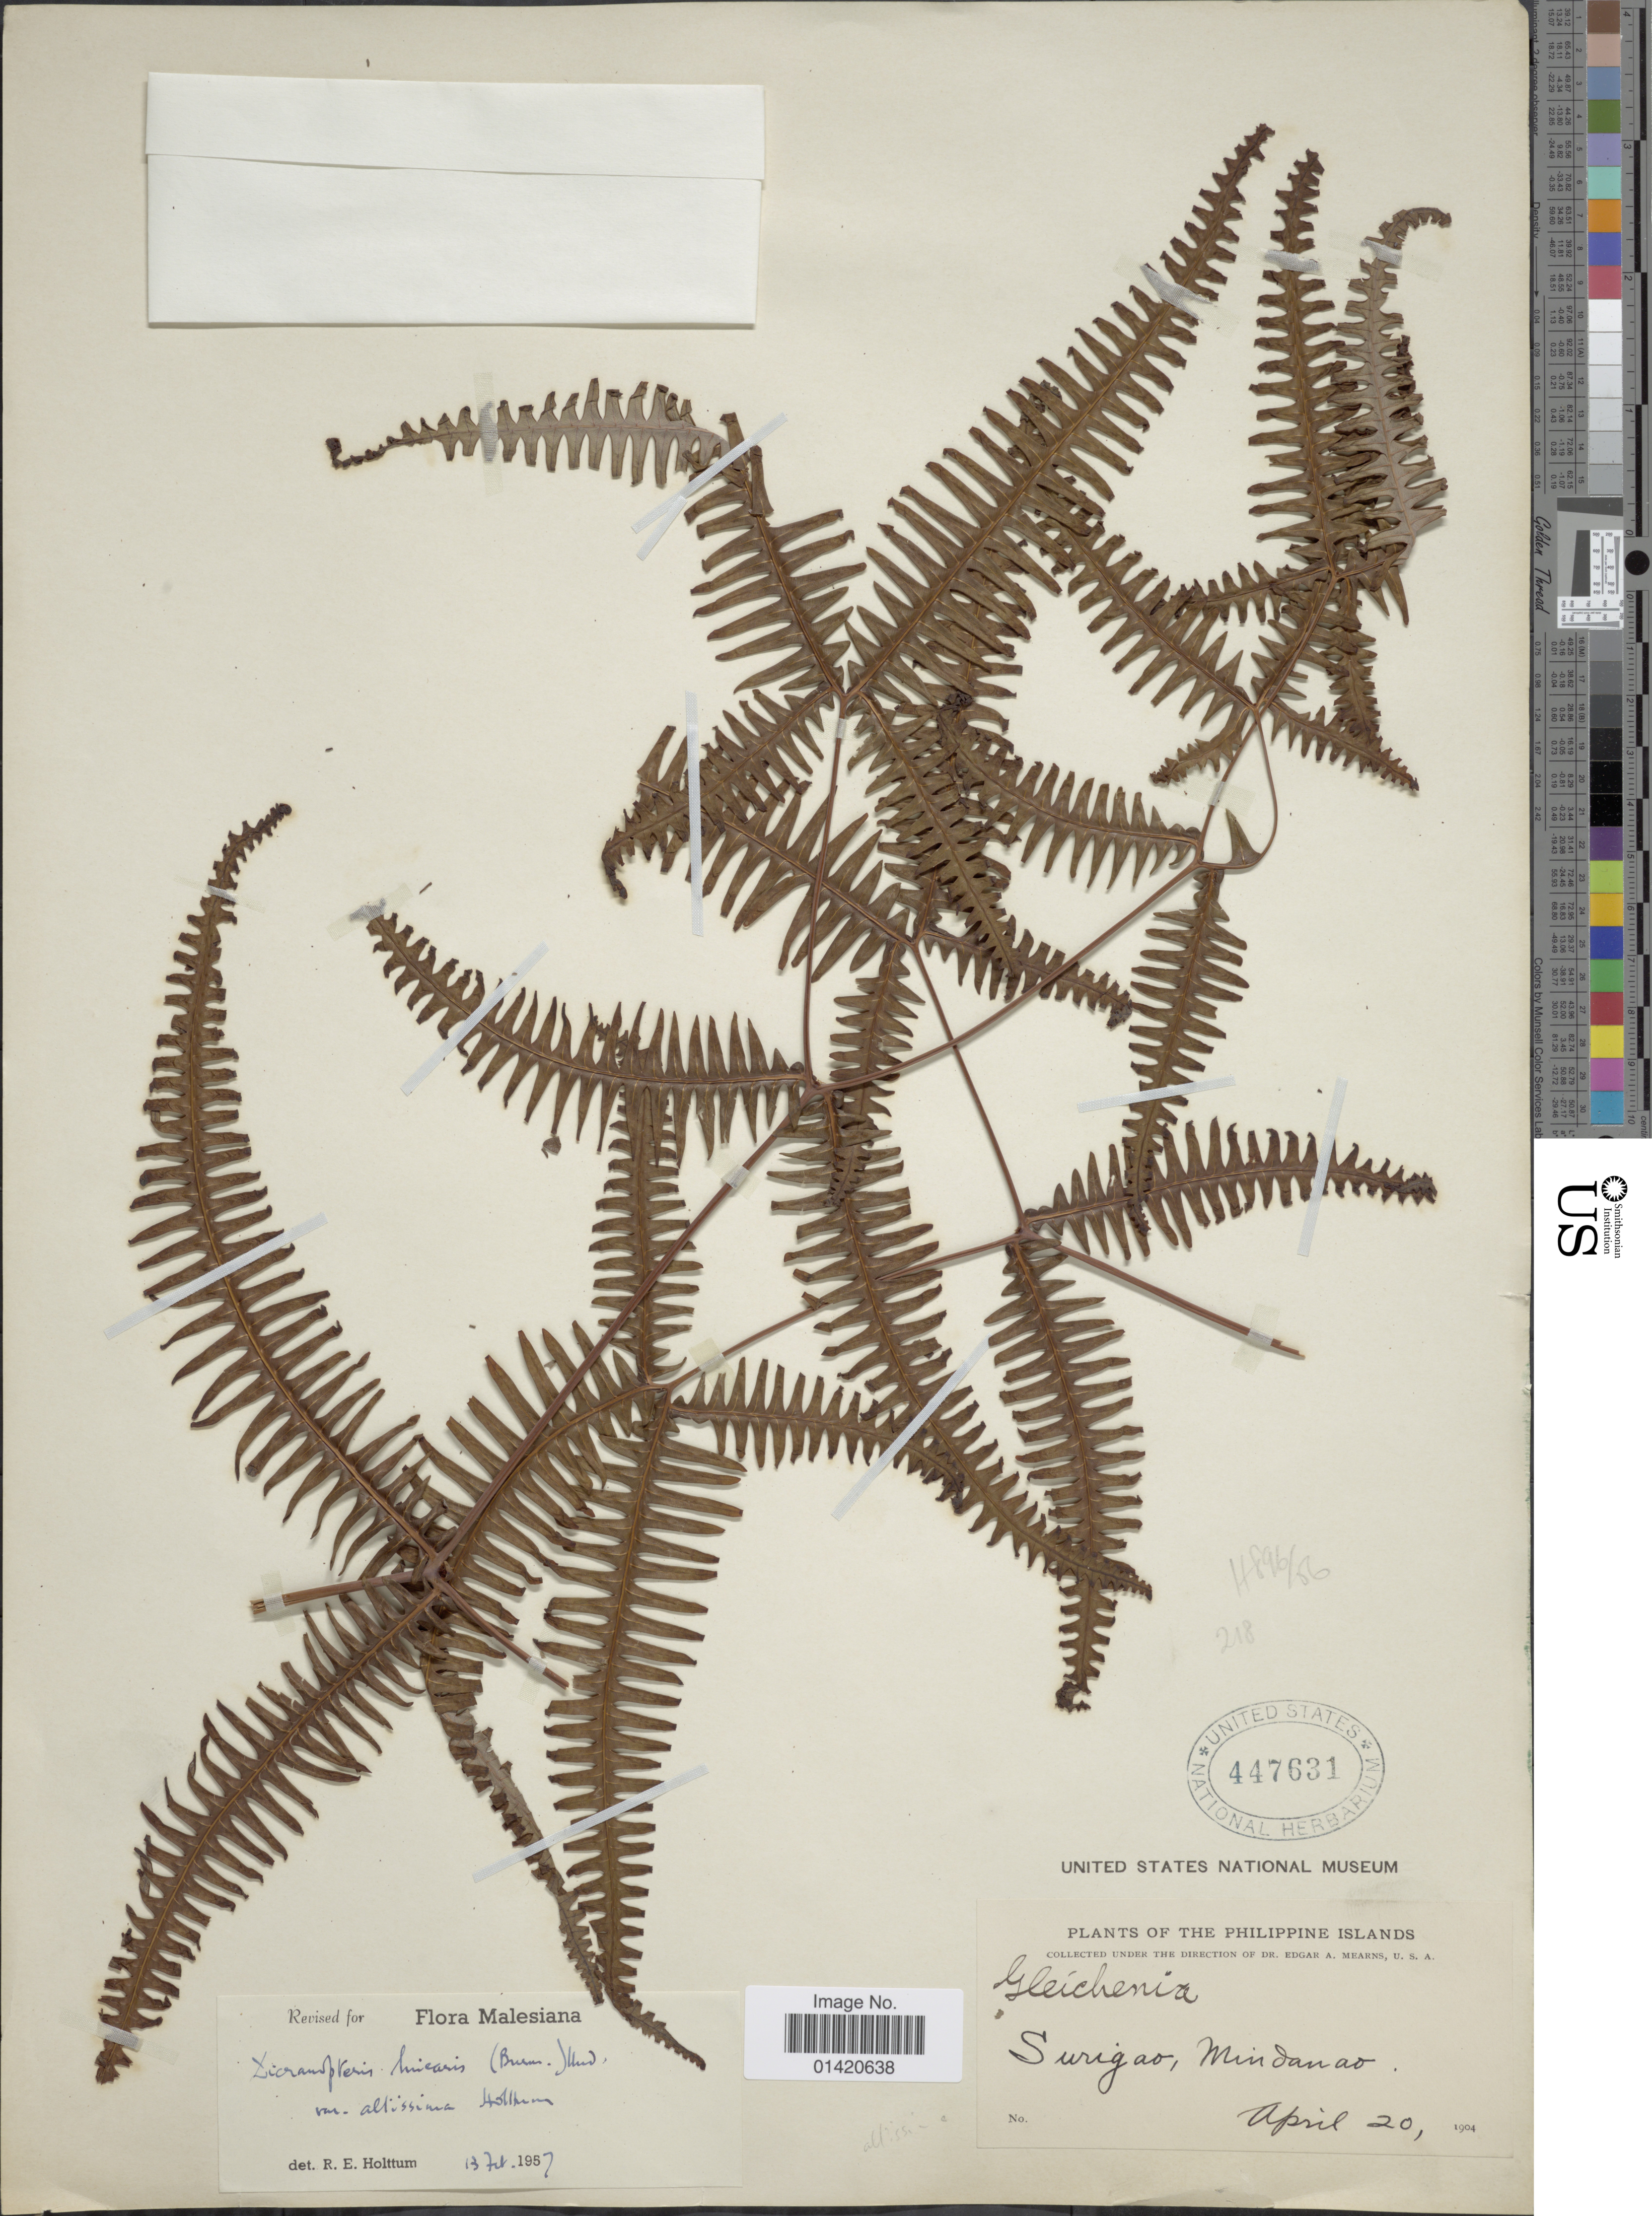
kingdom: Plantae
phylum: Tracheophyta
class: Polypodiopsida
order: Gleicheniales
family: Gleicheniaceae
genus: Dicranopteris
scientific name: Dicranopteris linearis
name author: (Burm. f.) Underw.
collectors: E. A. Mearns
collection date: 1904-04-20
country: Philippines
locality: Surigao, Mindanao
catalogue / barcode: US 447631